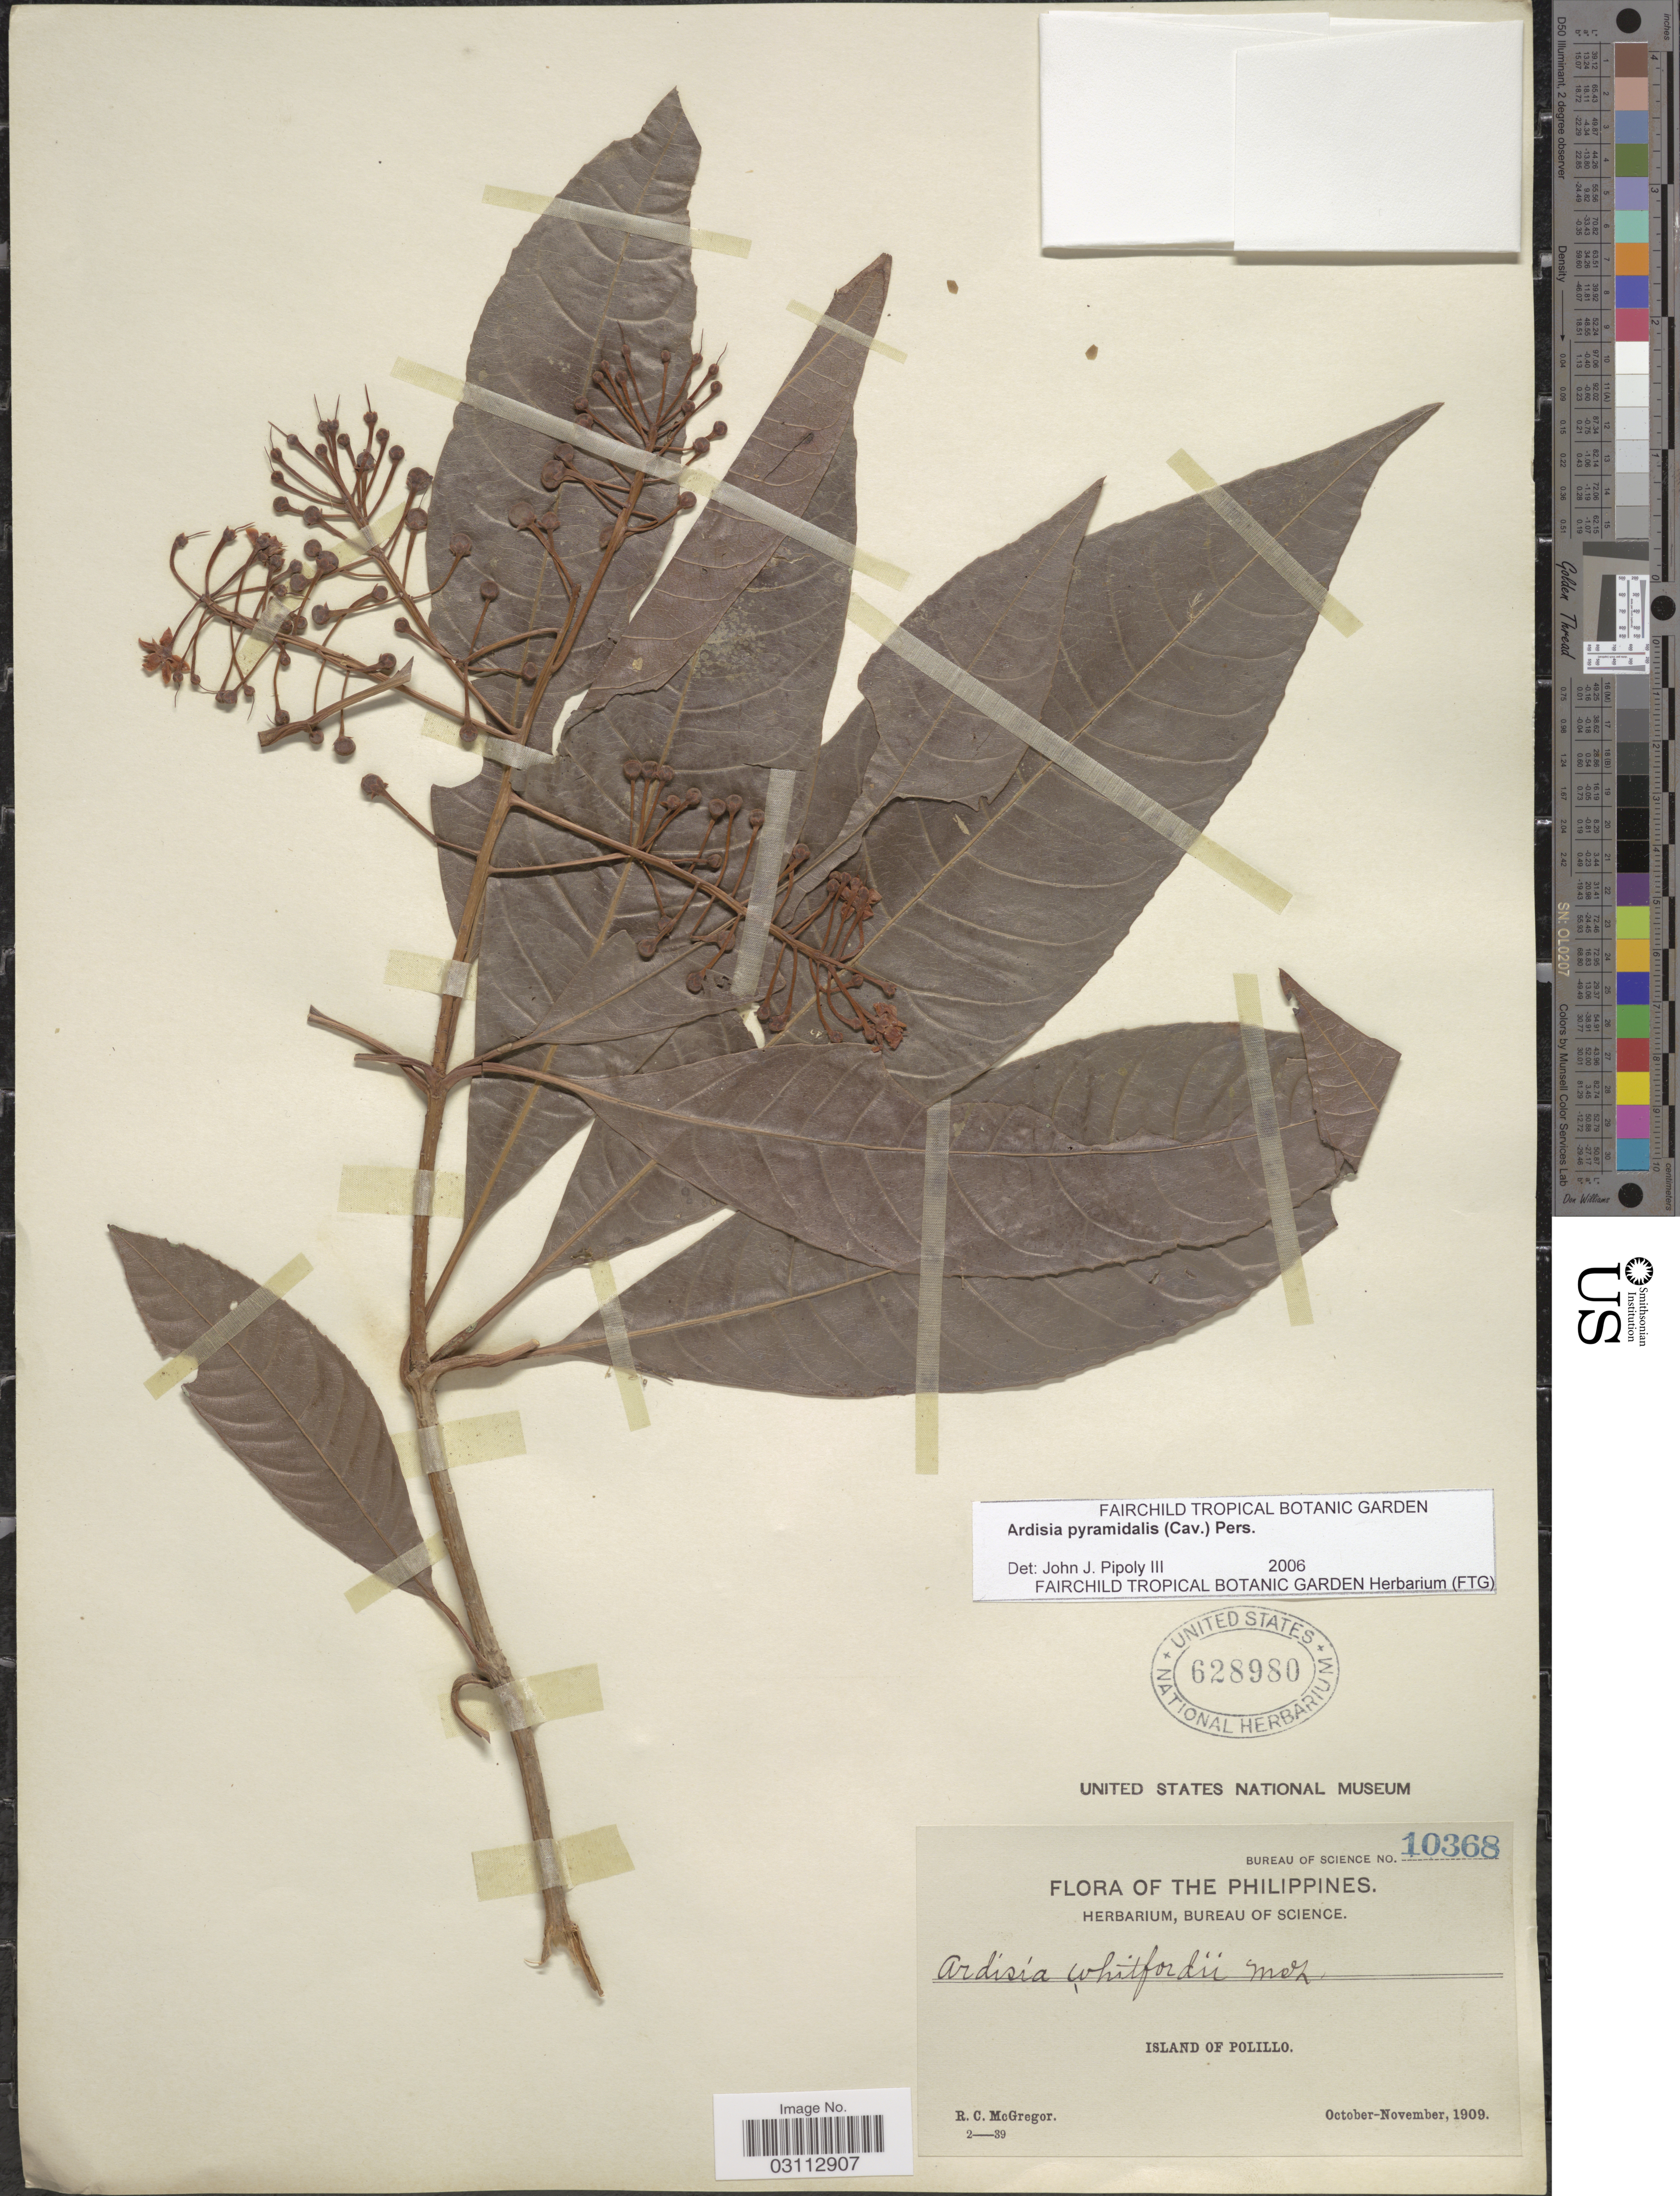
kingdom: Plantae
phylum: Tracheophyta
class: Magnoliopsida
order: Ericales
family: Primulaceae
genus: Ardisia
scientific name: Ardisia pyramidalis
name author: (Cav.) Pers.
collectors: R. C. McGregor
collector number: Bureau of Science 10368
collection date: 1909-10/1909-11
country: Philippines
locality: Island of Polillo.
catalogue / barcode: US 628980